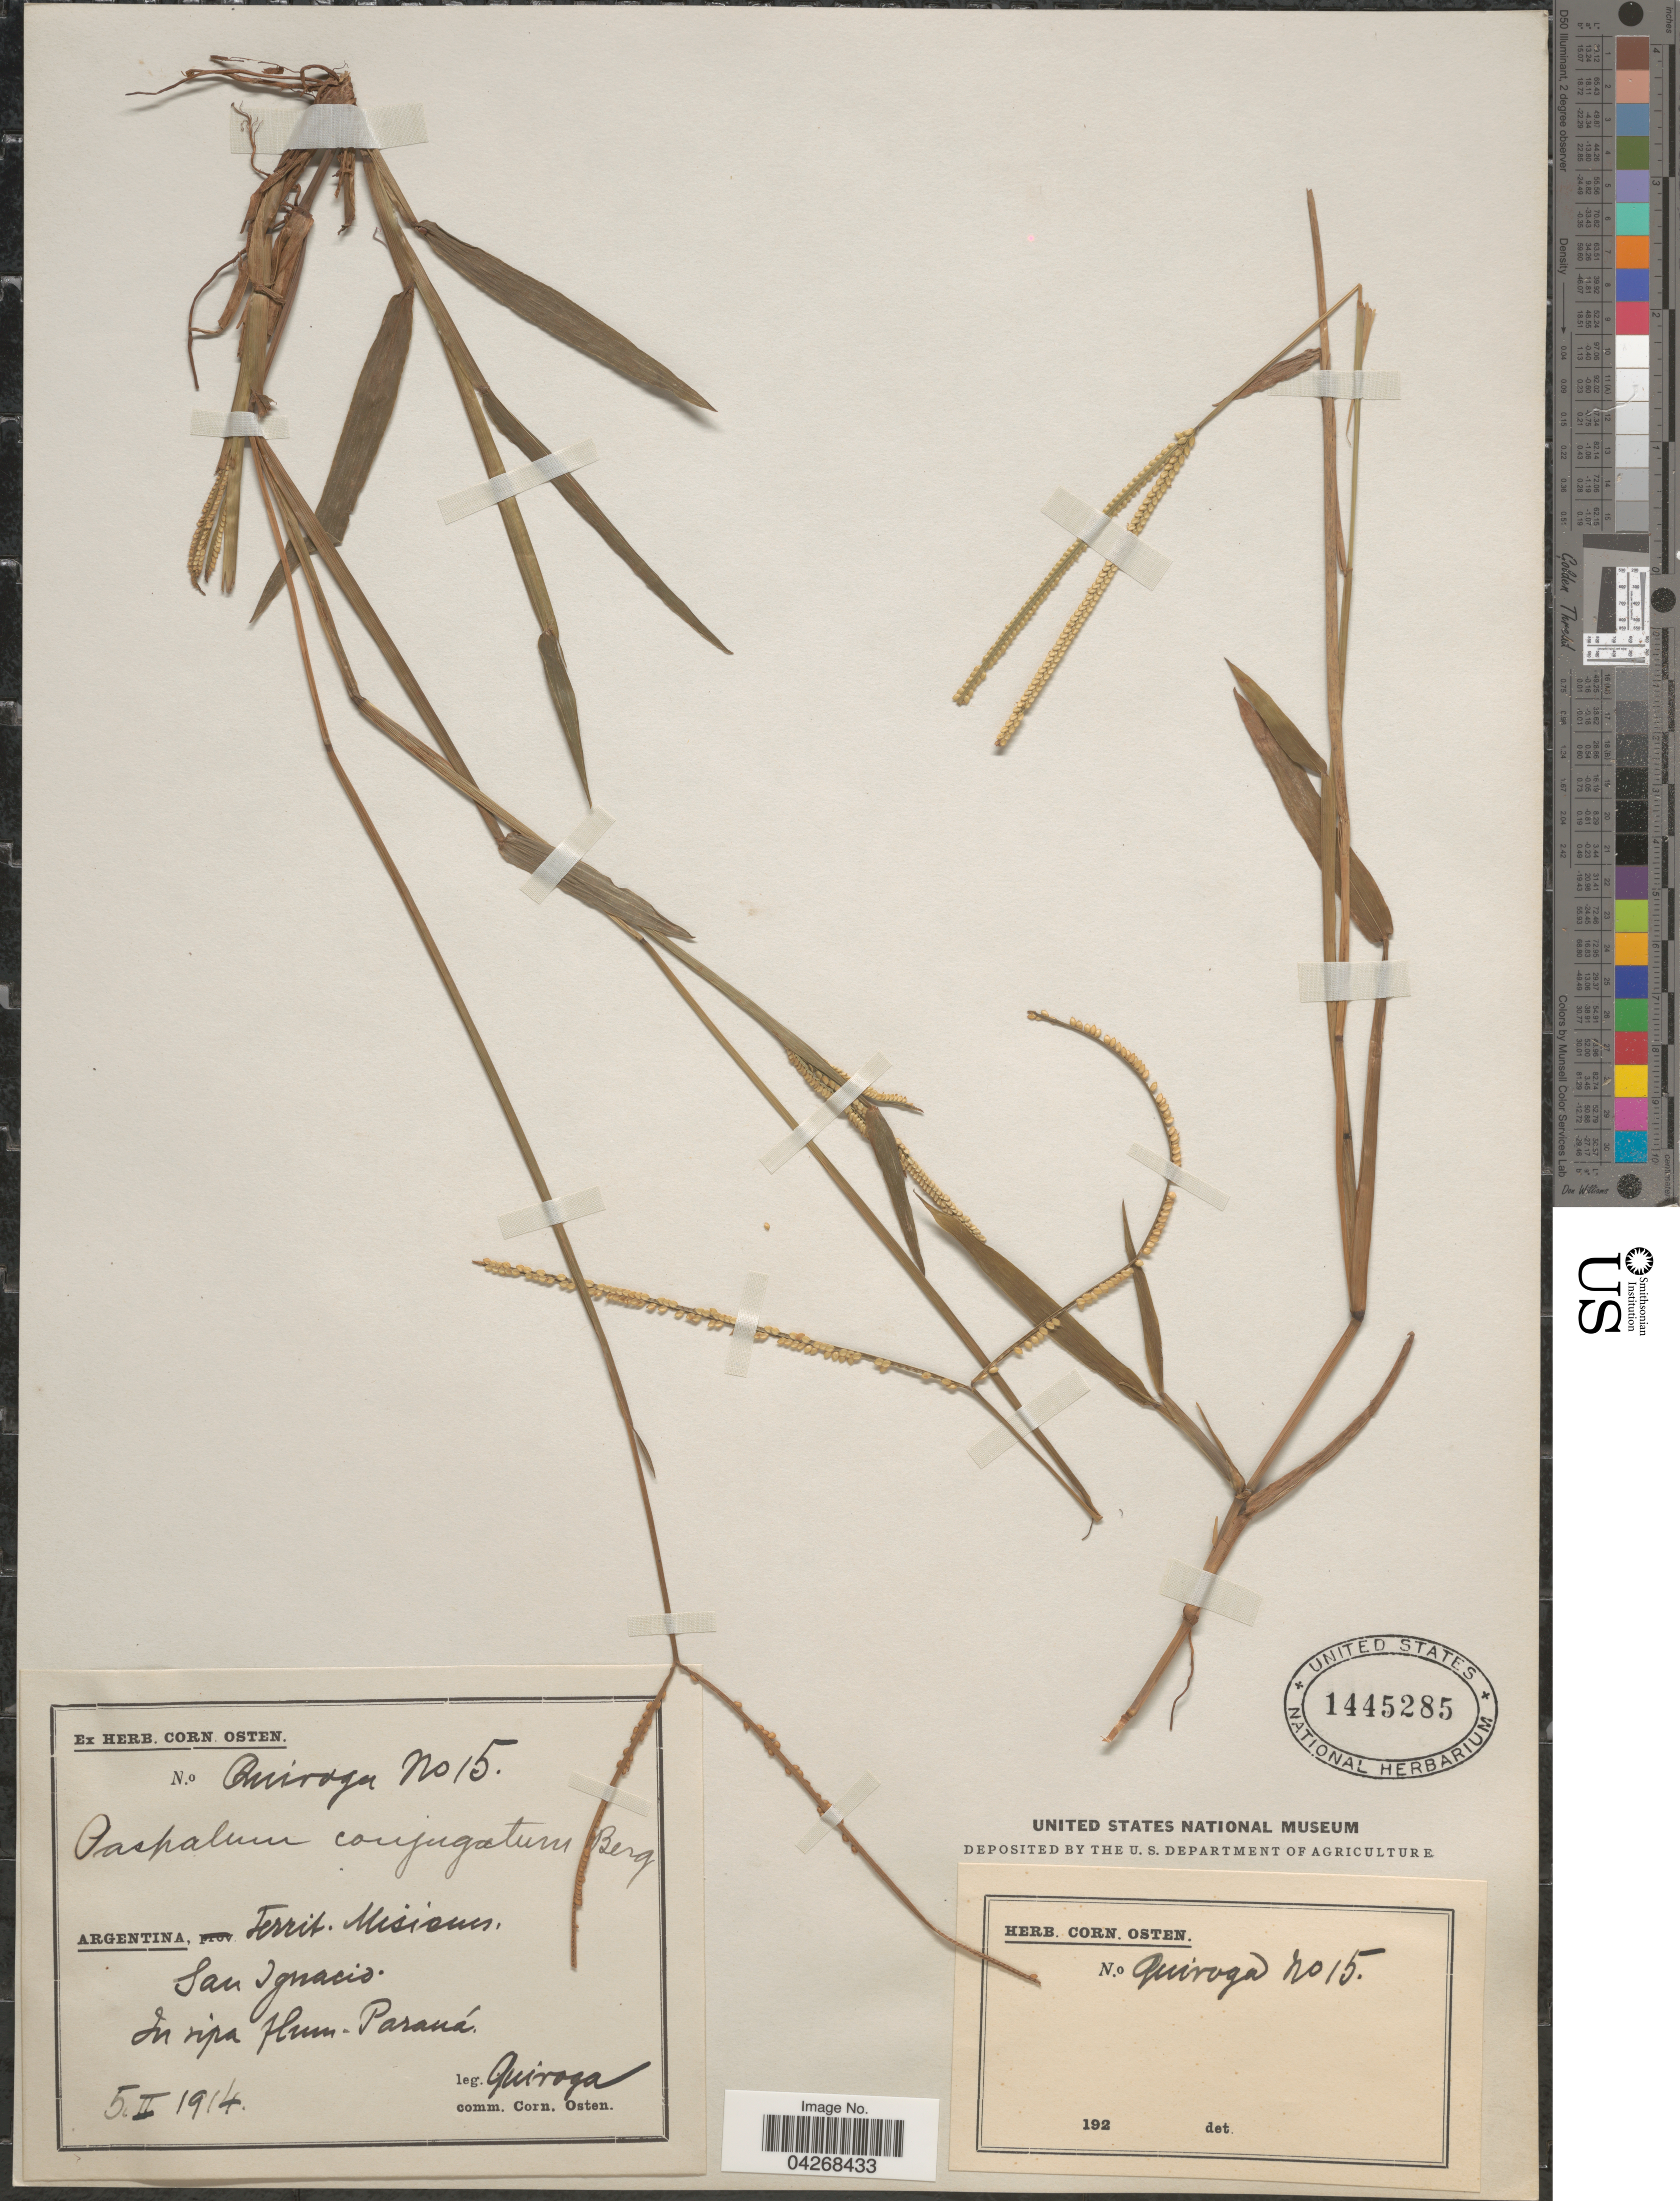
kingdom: Plantae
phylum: Tracheophyta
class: Liliopsida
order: Poales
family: Poaceae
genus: Paspalum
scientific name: Paspalum conjugatum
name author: P.J. Bergius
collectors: Quiroga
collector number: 15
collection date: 1914-02-05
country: Argentina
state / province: Misiones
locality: Territ. Misiones. San Ignacio. In ripa flum-Paraná.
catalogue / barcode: US 1445285